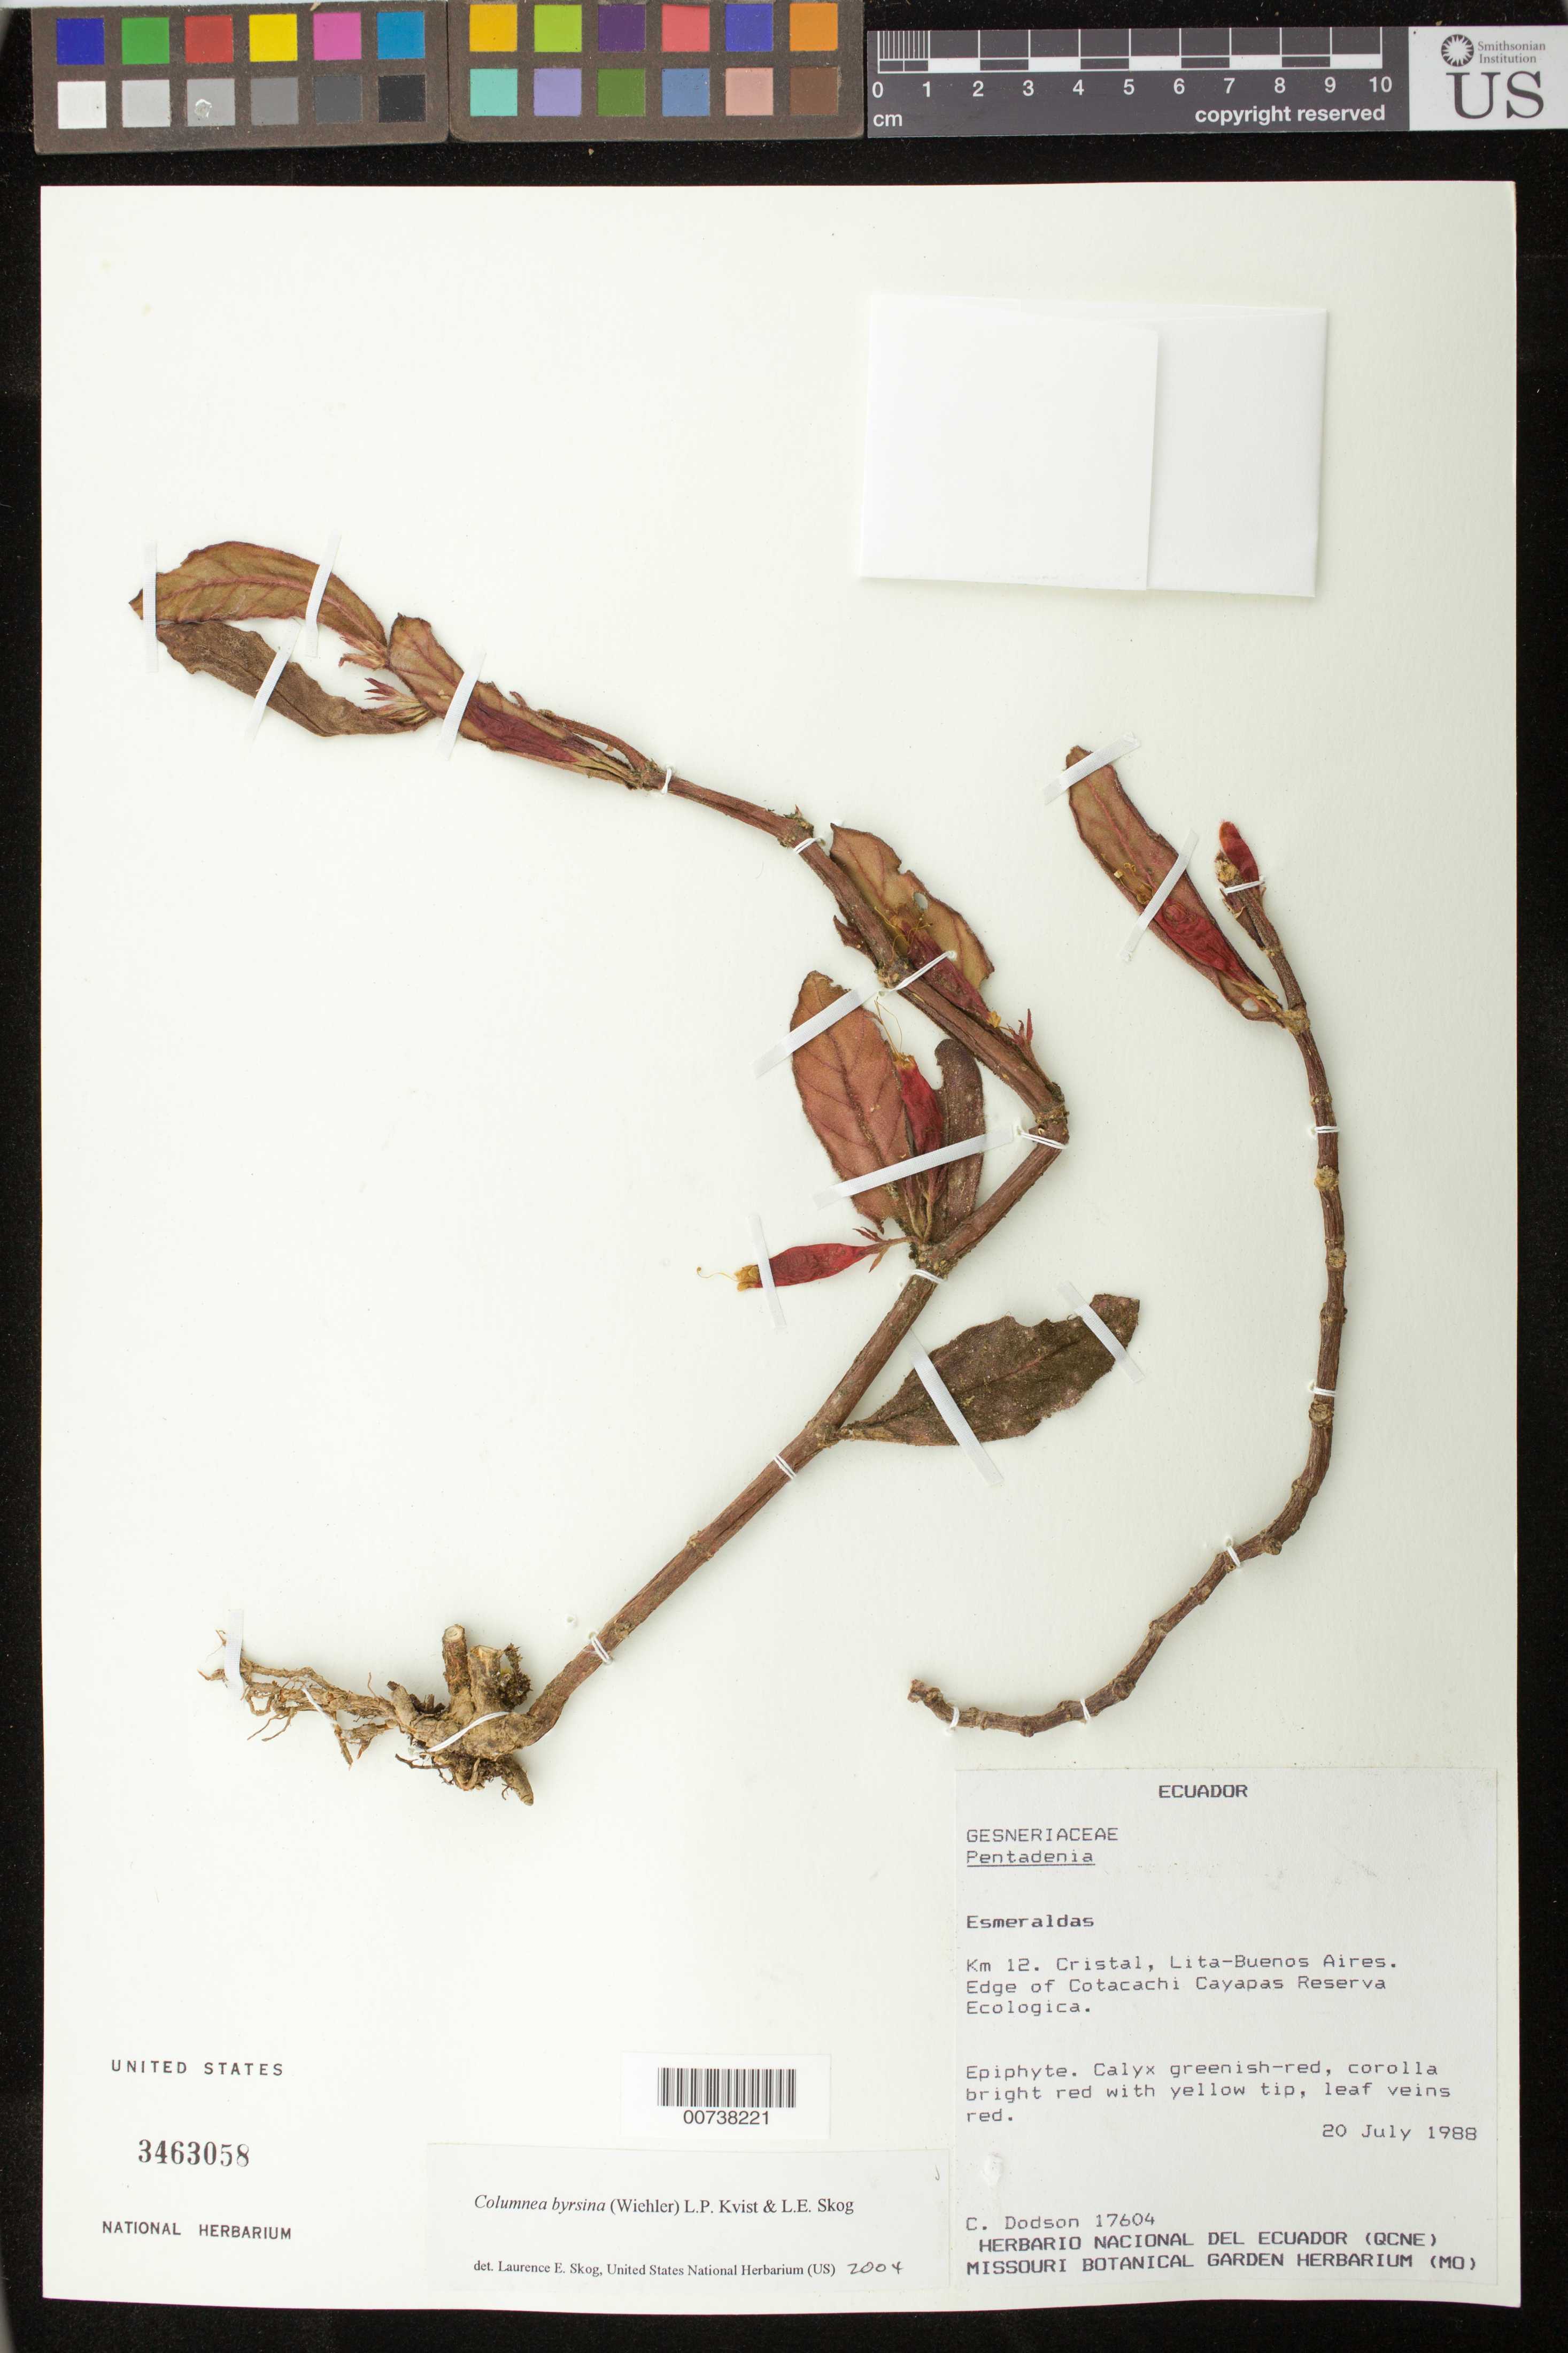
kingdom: Plantae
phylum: Tracheophyta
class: Magnoliopsida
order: Lamiales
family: Gesneriaceae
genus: Columnea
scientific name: Columnea byrsina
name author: (Wiehler) L.P. Kvist & L.E. Skog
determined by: Skog, Laurence E.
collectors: C. H. Dodson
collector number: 17604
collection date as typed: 20 Jul 1988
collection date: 1988-07-20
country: Ecuador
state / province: Esmeraldas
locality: Km 12. Cristal, Lita-Buenos Aires. Edge of Cotacachi Cayapas Reserva Ecologica.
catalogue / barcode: US 3463058